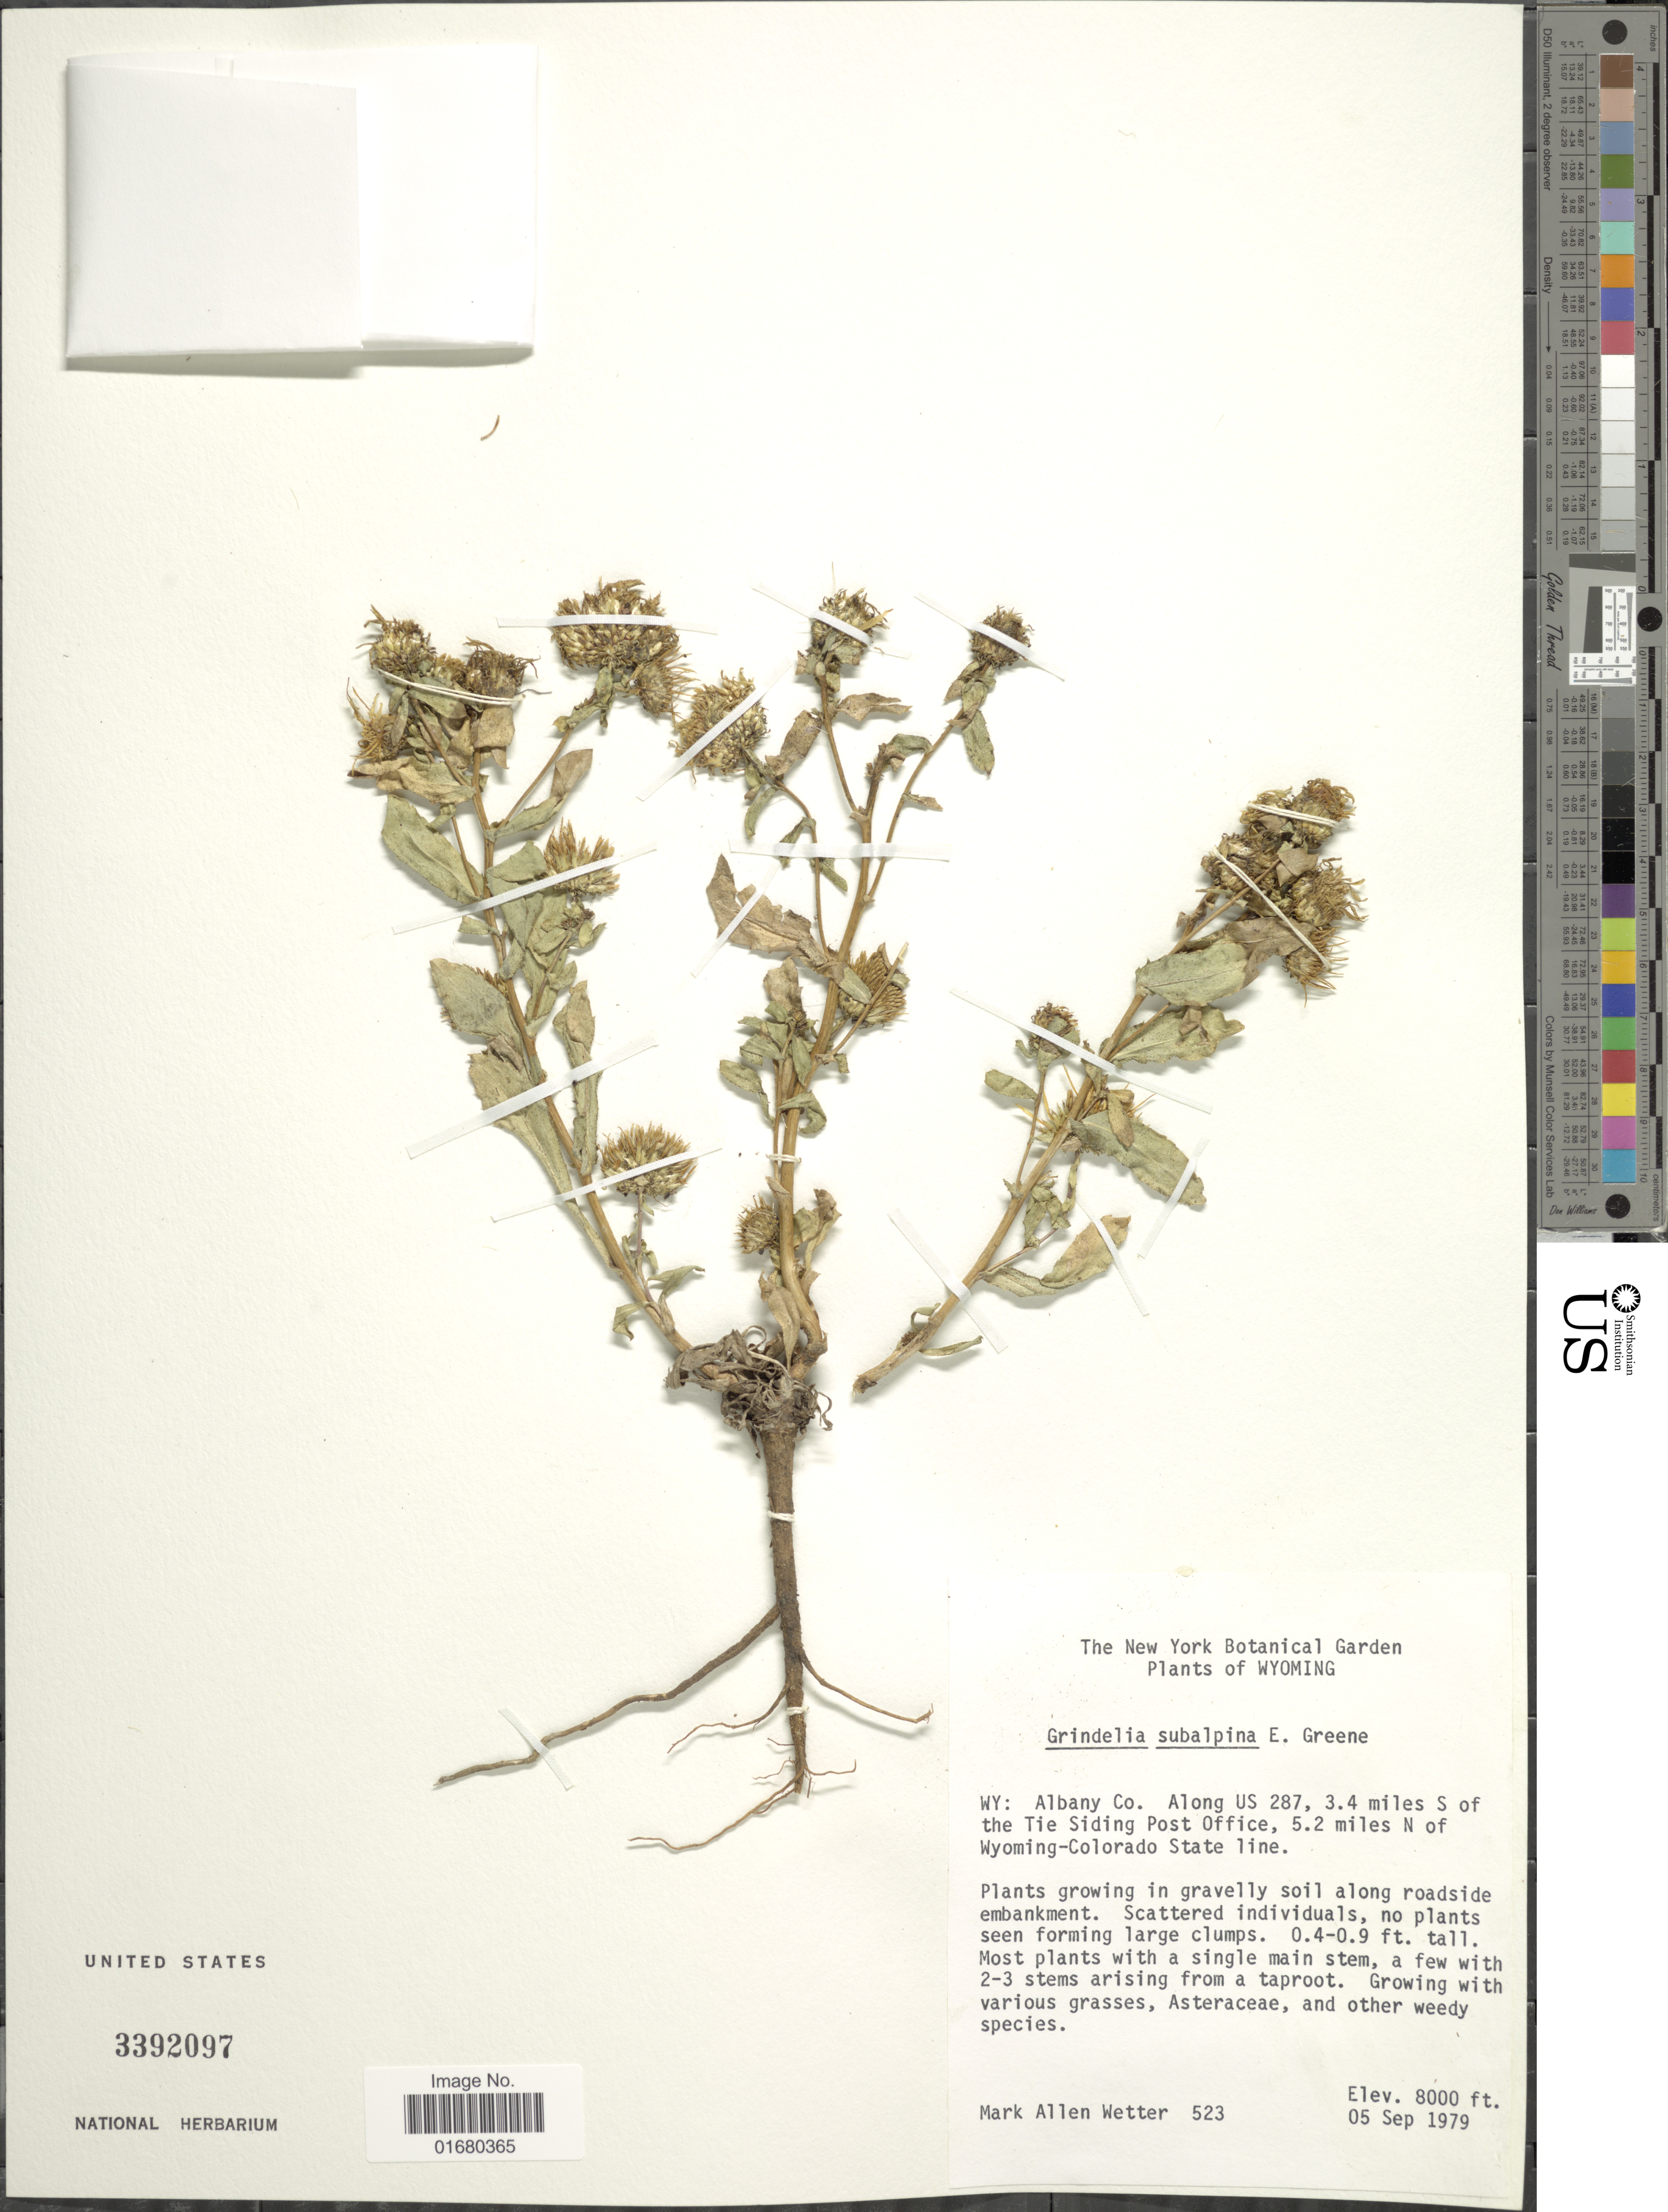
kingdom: Plantae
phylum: Tracheophyta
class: Magnoliopsida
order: Asterales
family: Asteraceae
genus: Grindelia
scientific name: Grindelia subalpina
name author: S.W. Greene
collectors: M. Wetter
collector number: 523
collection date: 1979-09-05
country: United States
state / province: Wyoming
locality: Albany Co., Along US 287, 3.4 miles S of the Tie Siding Post Office, 5.2 miles N of Wyoming-Colorado State line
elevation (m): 2438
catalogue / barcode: US 3392097